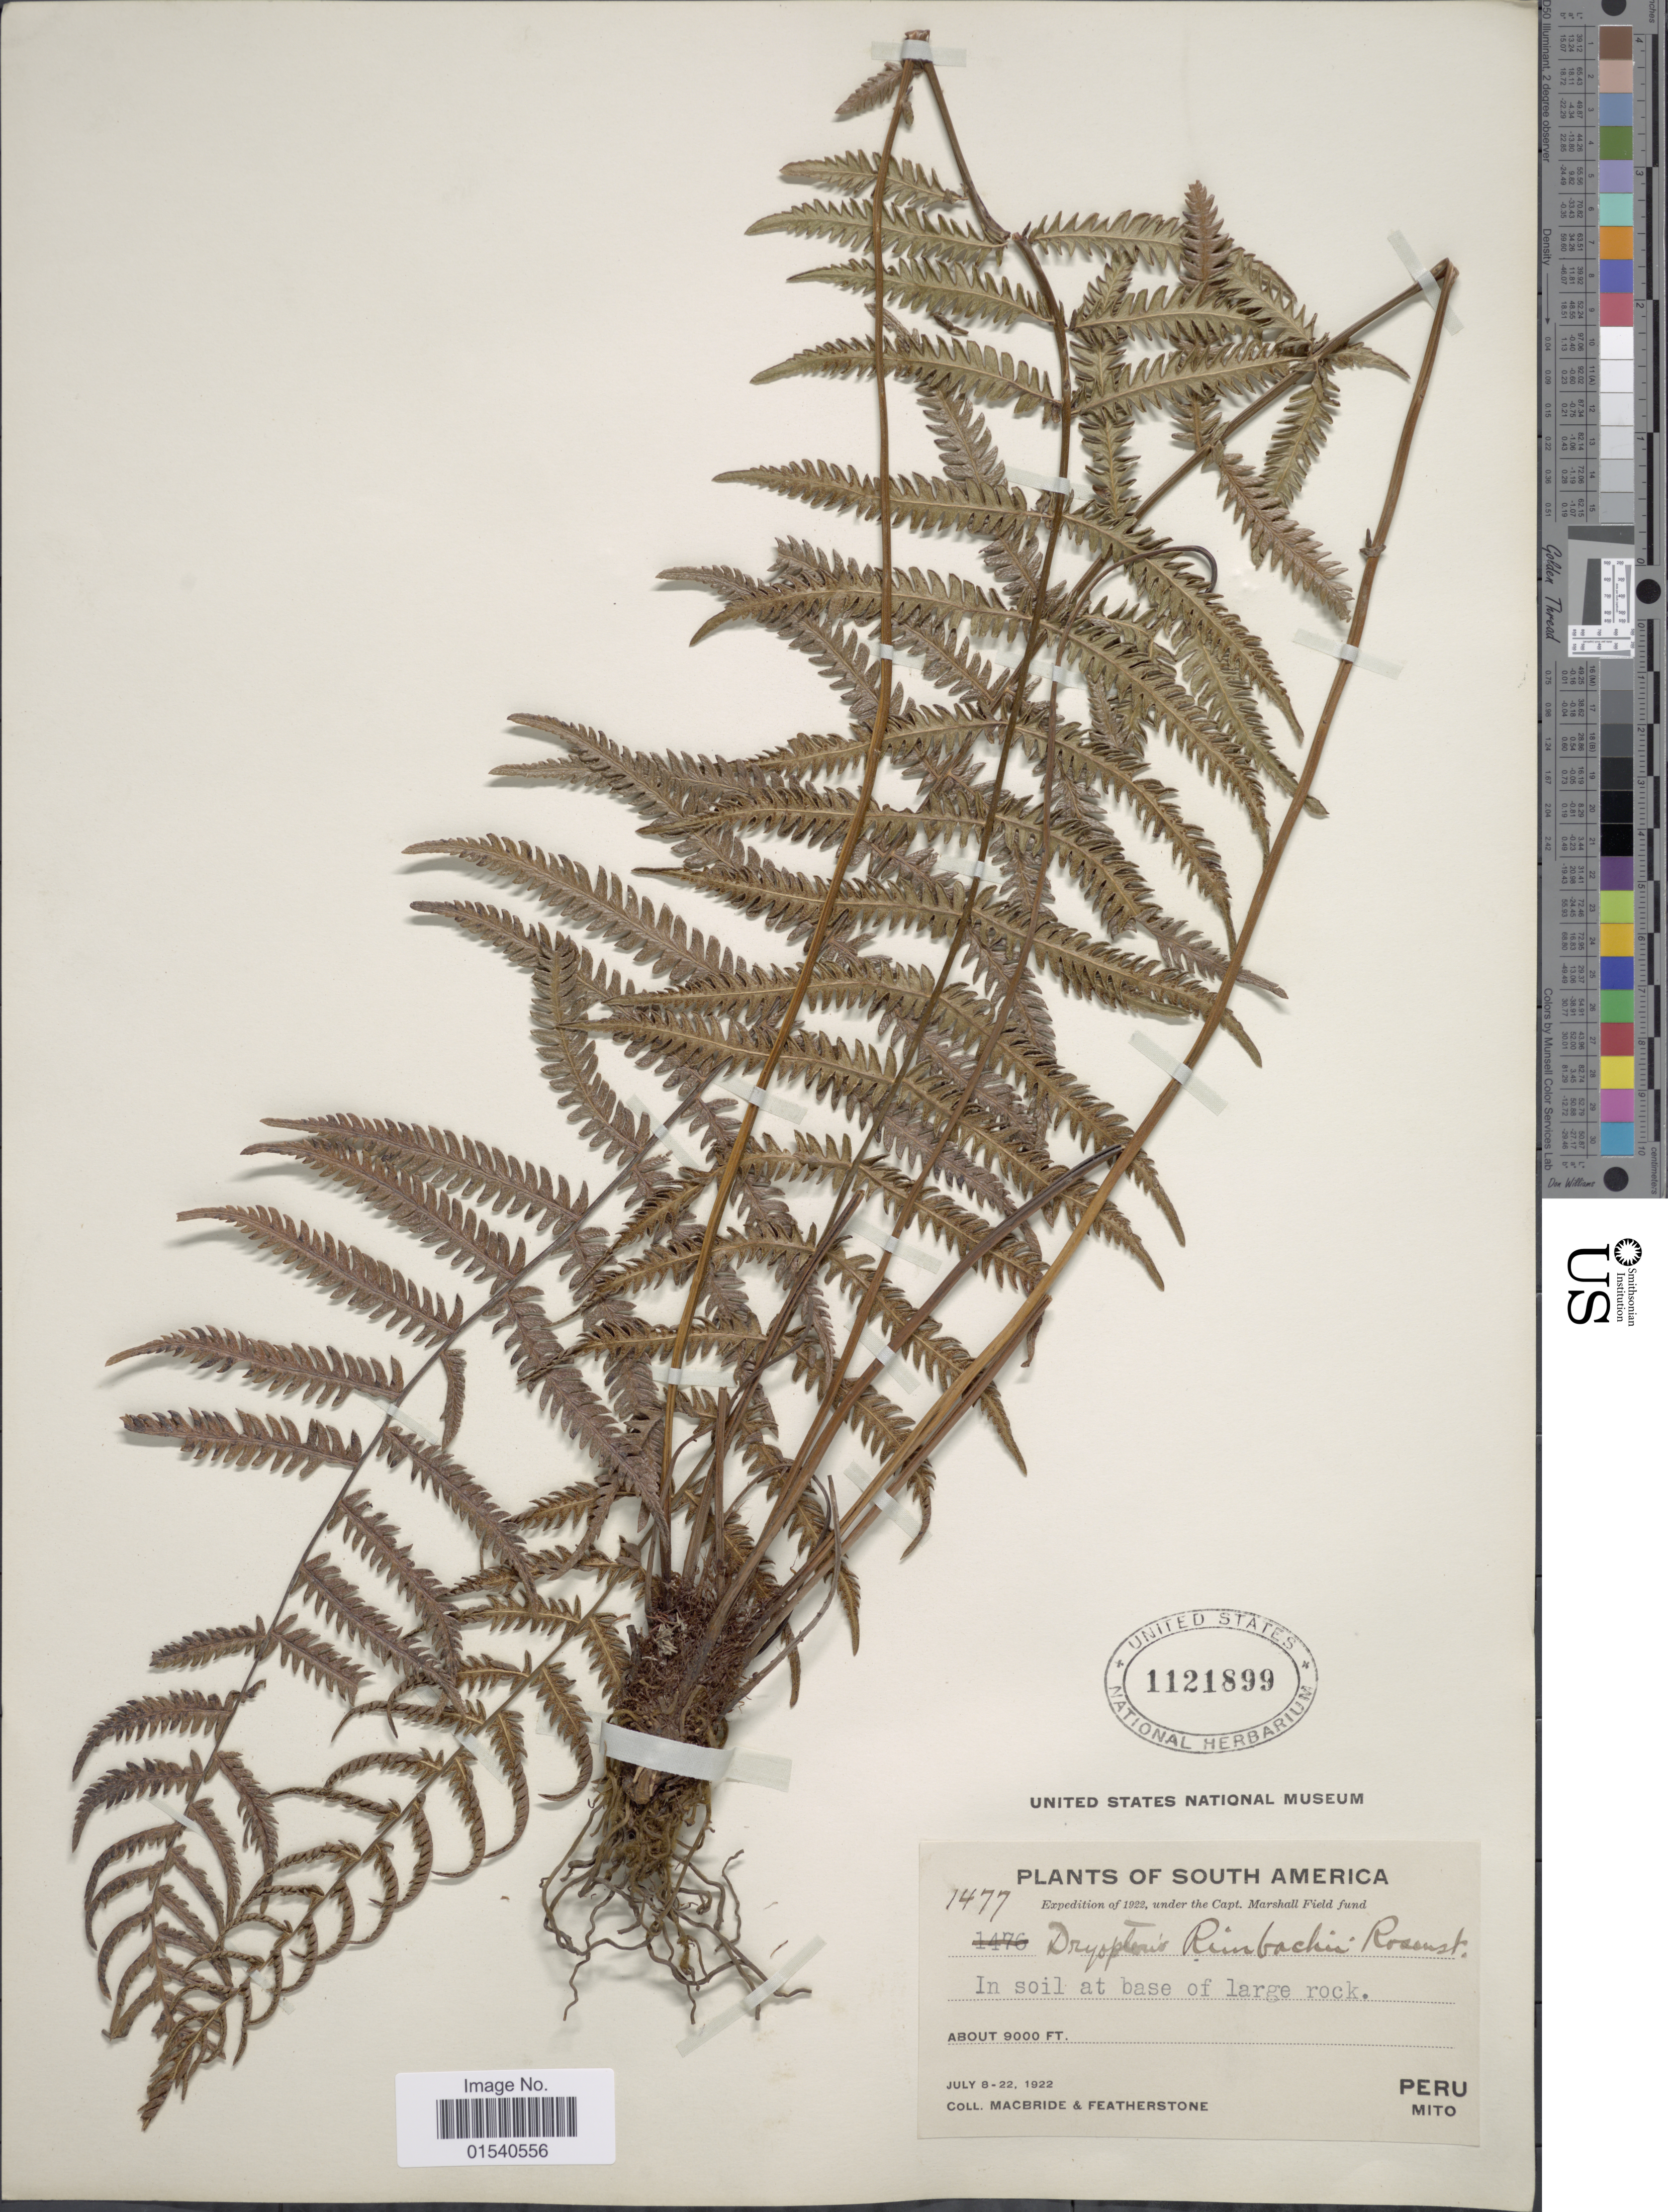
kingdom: Plantae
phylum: Tracheophyta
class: Polypodiopsida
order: Polypodiales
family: Thelypteridaceae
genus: Amauropelta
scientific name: Amauropelta pilosula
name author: (Klotzsch & H. Karst.) Á. Löve & D. Löve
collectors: Macbride, -- & -. Featherstone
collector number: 1477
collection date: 1922-07-08/1922-07-22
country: Peru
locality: Mito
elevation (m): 2743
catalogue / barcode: US 1121899